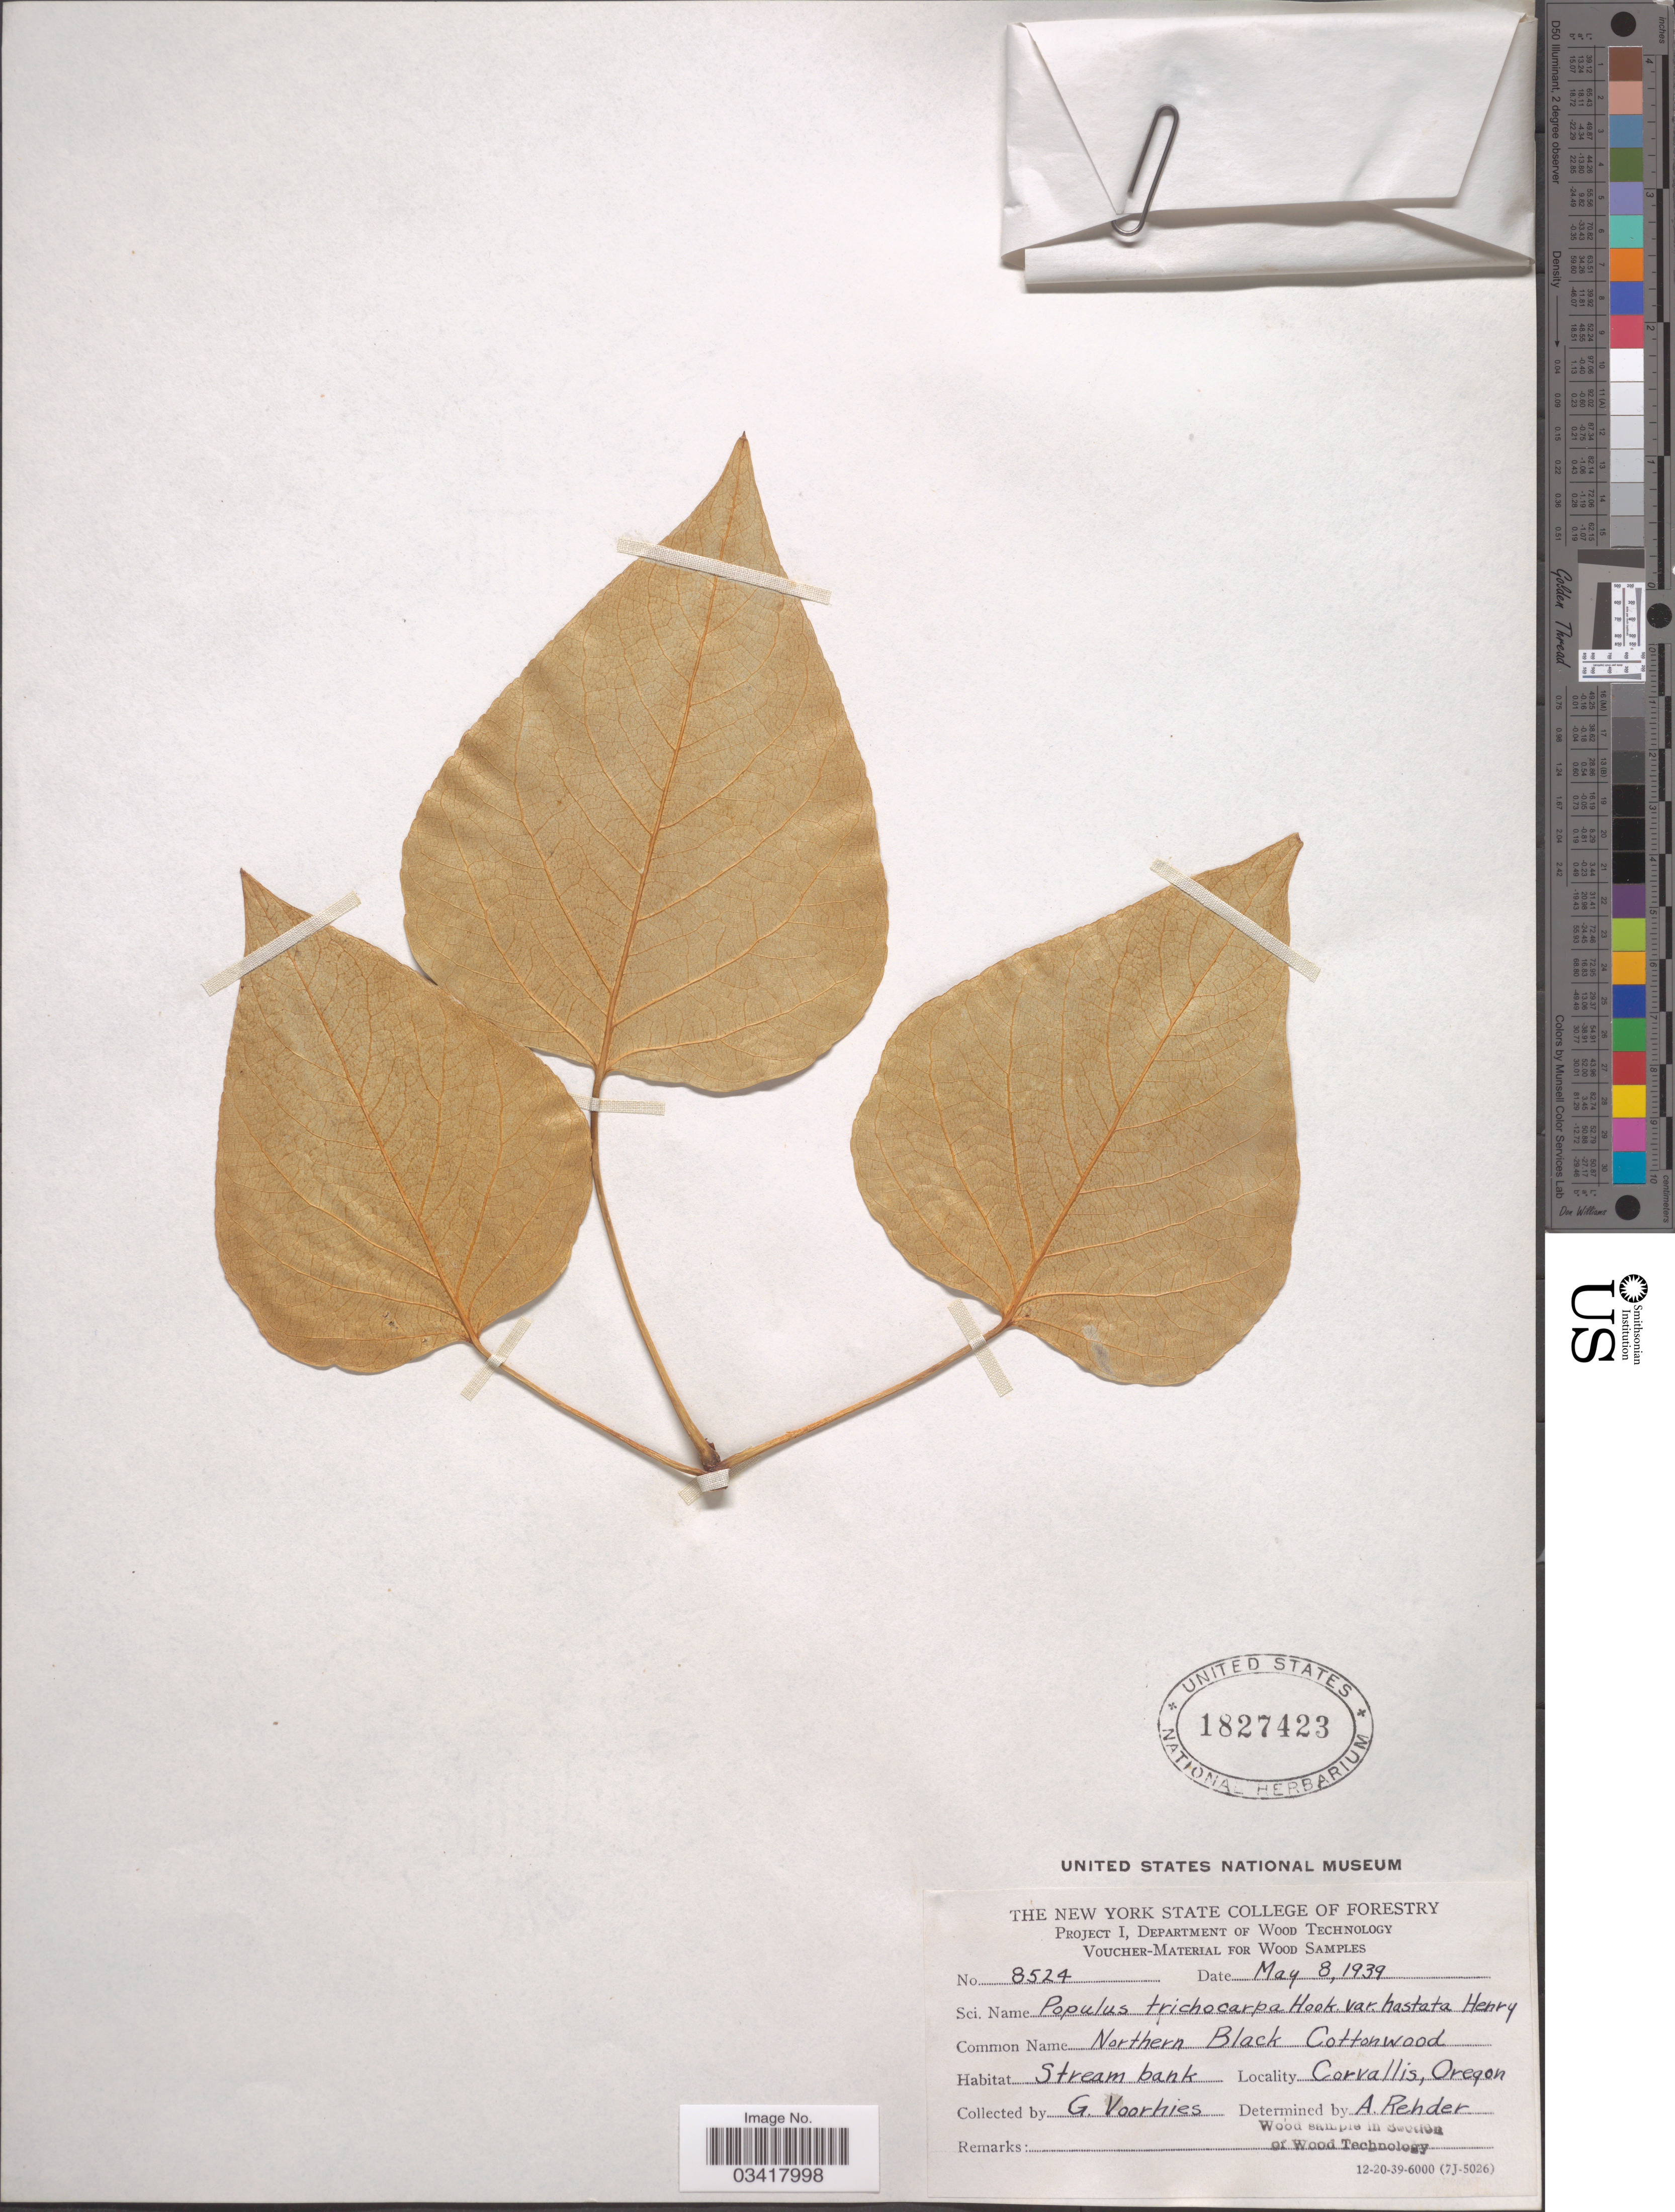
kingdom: Plantae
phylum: Tracheophyta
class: Magnoliopsida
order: Malpighiales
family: Salicaceae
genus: Populus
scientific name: Populus trichocarpa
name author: Torr. & A. Gray ex W. Hook.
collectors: G. Voorhies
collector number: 8524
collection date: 1939-05-08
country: United States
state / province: Oregon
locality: Corvallis.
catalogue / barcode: US 1827423